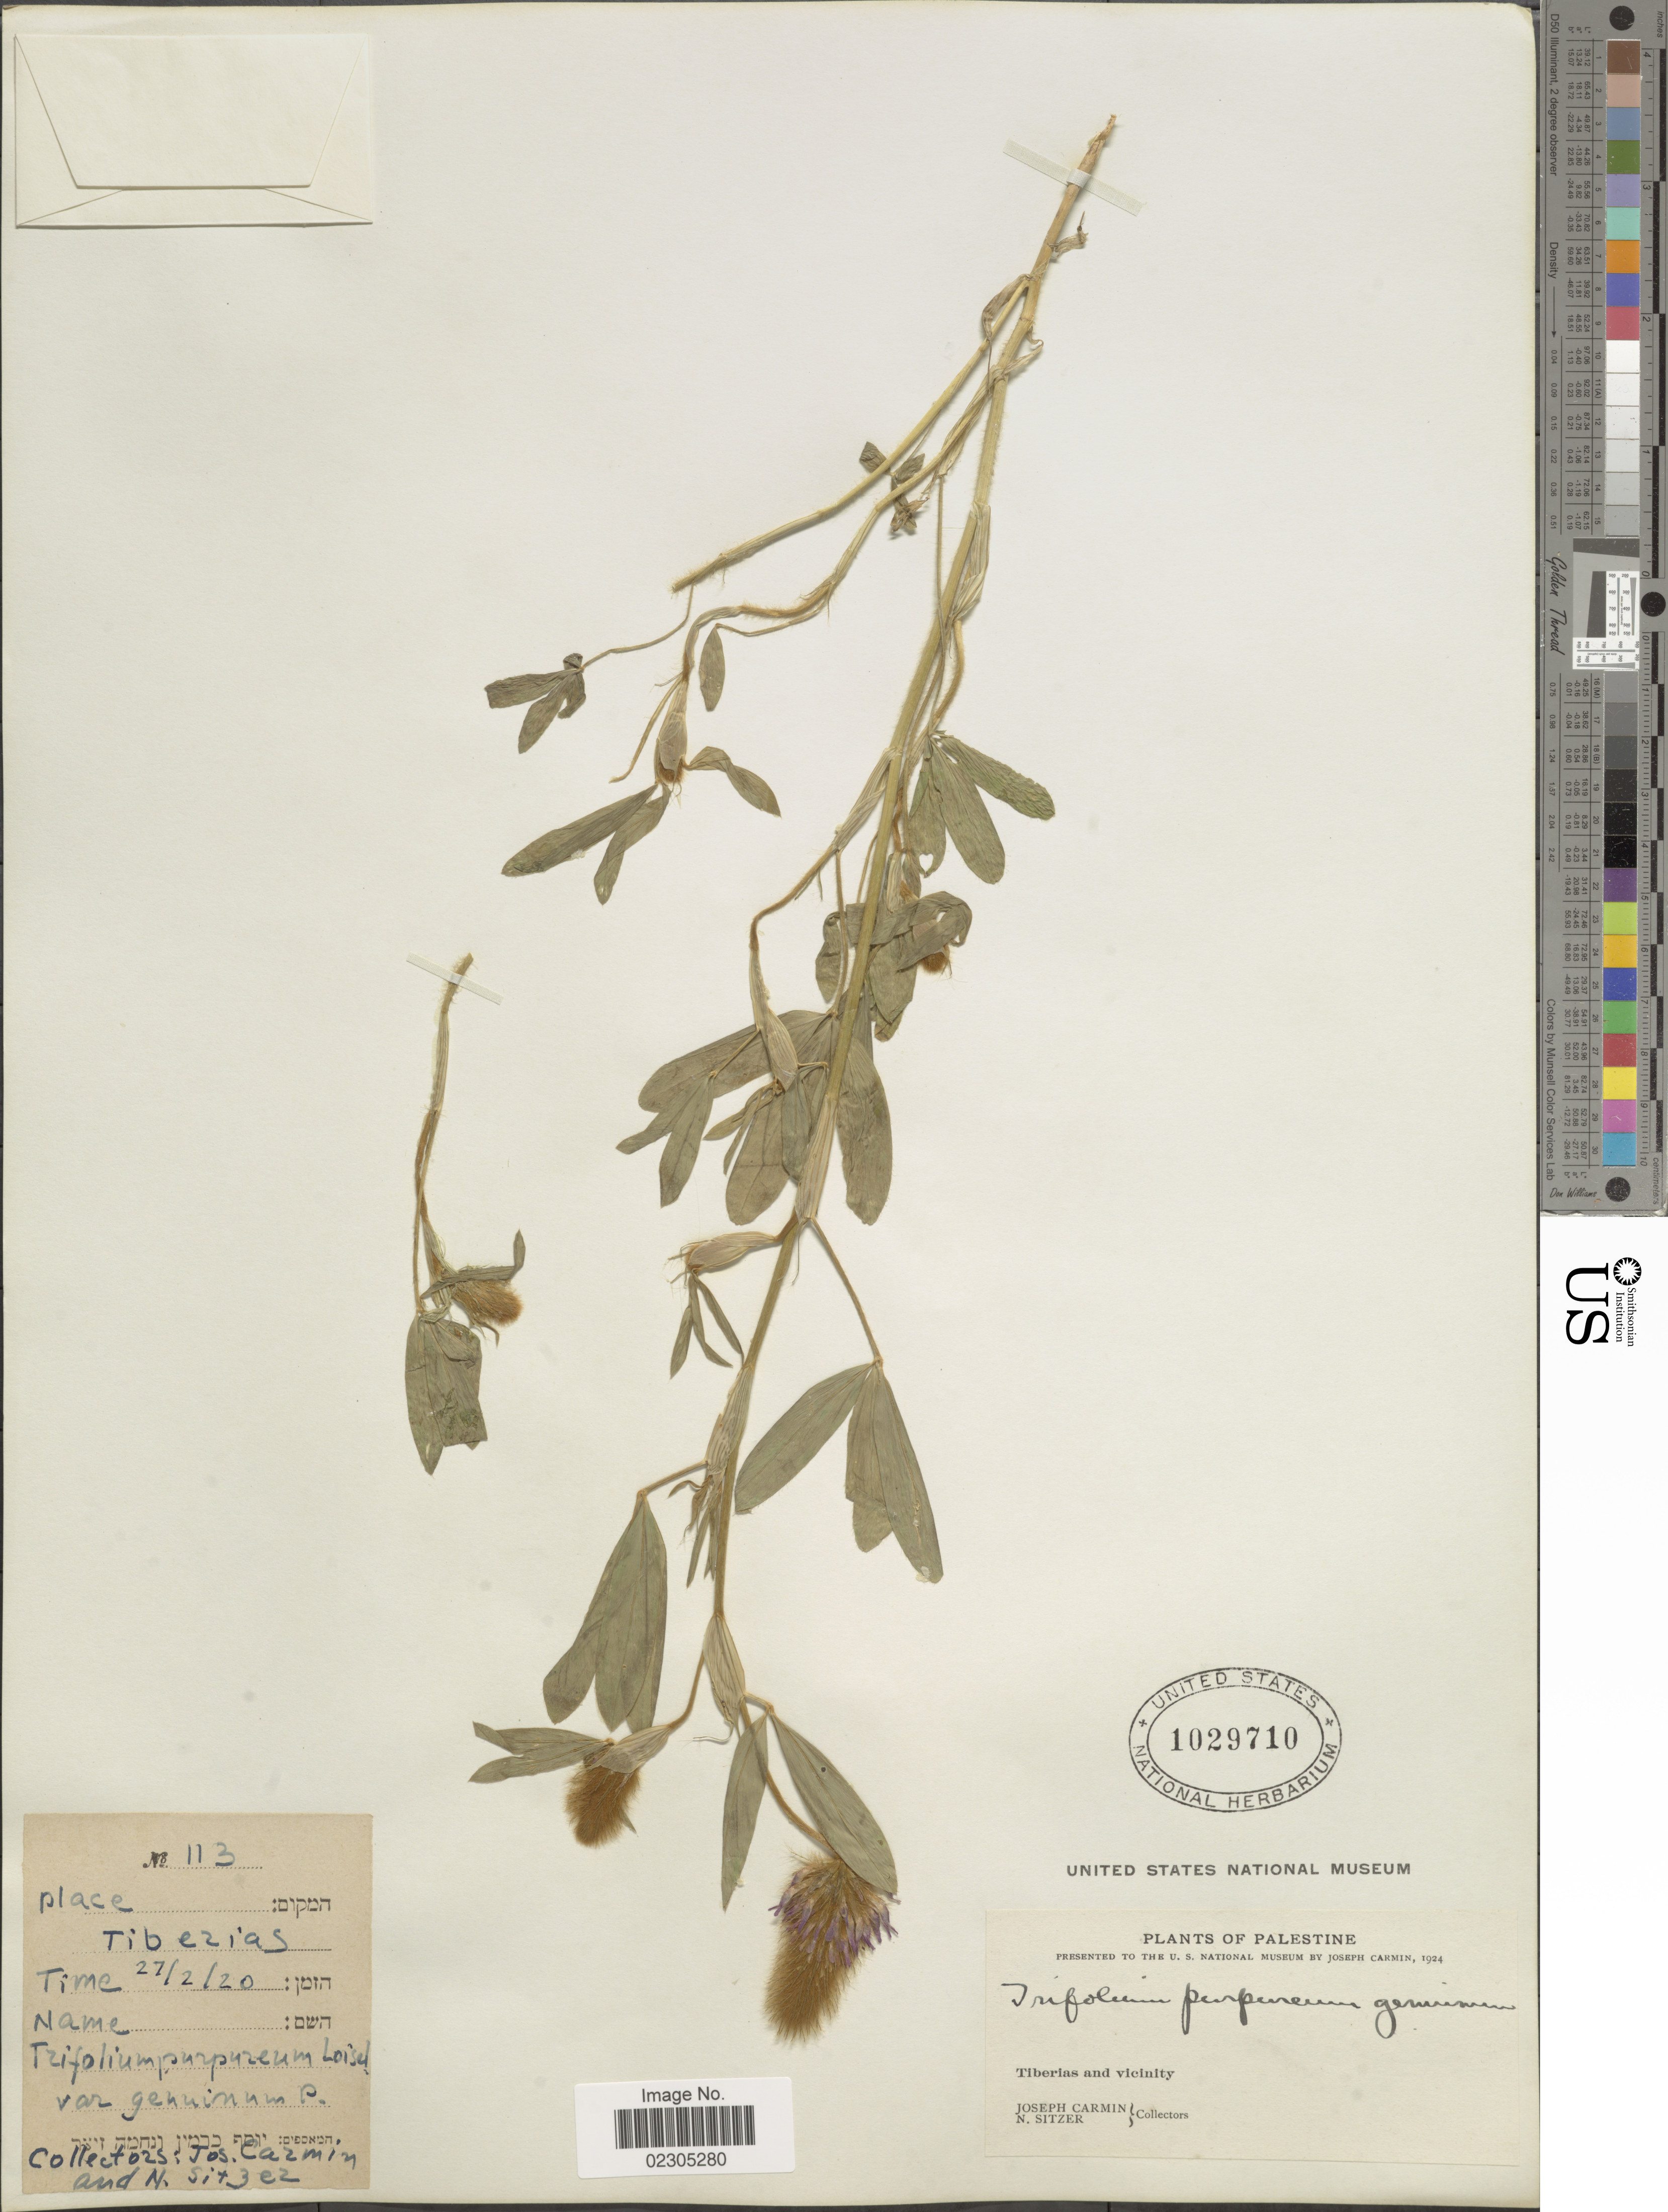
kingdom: Plantae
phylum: Tracheophyta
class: Magnoliopsida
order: Fabales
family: Fabaceae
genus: Trifolium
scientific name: Trifolium purpureum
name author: Loisel.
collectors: J. Carmin & N. Sitzer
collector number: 113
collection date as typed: Transcribed d/m/y: 27/2/20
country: Israel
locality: Palestine. Tiberias and vicinity.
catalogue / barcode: US 1029710